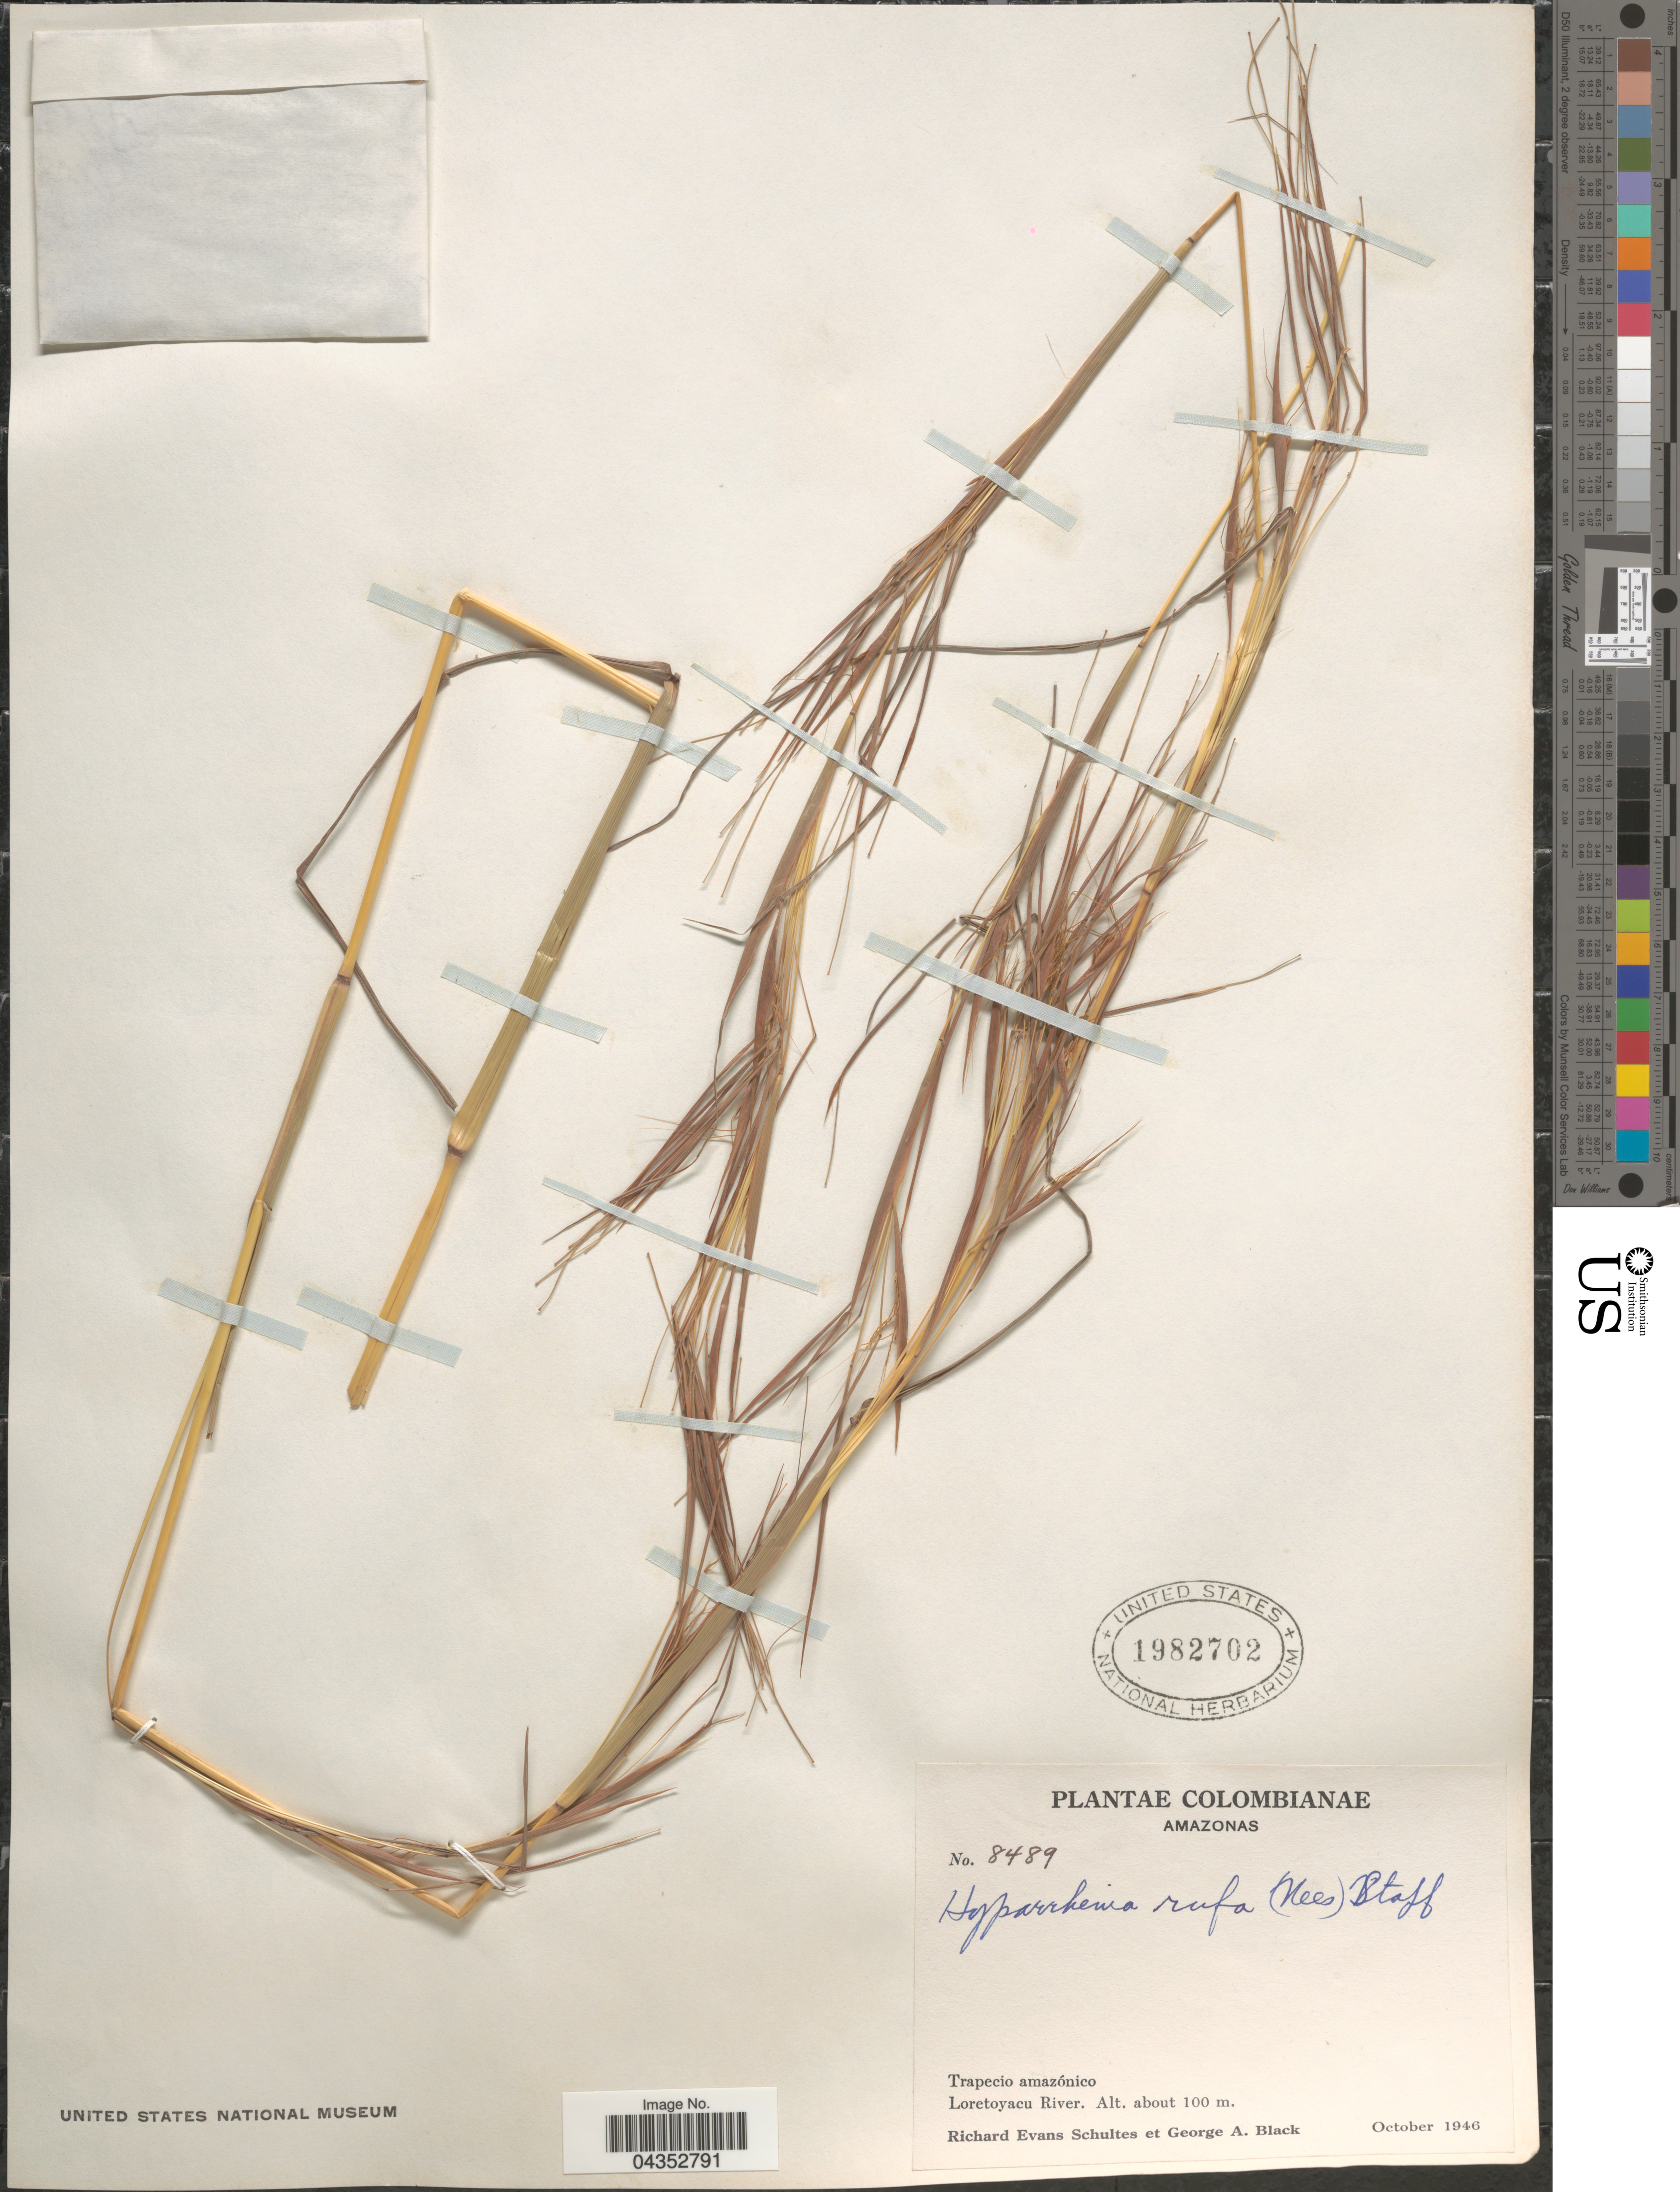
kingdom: Plantae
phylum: Tracheophyta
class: Liliopsida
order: Poales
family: Poaceae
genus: Hyparrhenia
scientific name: Hyparrhenia rufa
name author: (Nees) Stapf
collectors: R. E. Schultes & G. A. Black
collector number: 8489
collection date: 1946-10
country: Colombia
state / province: Amazônas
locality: Amazonas. Trapecio amazónico. Loretoyacu River.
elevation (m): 100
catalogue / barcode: US 1982702